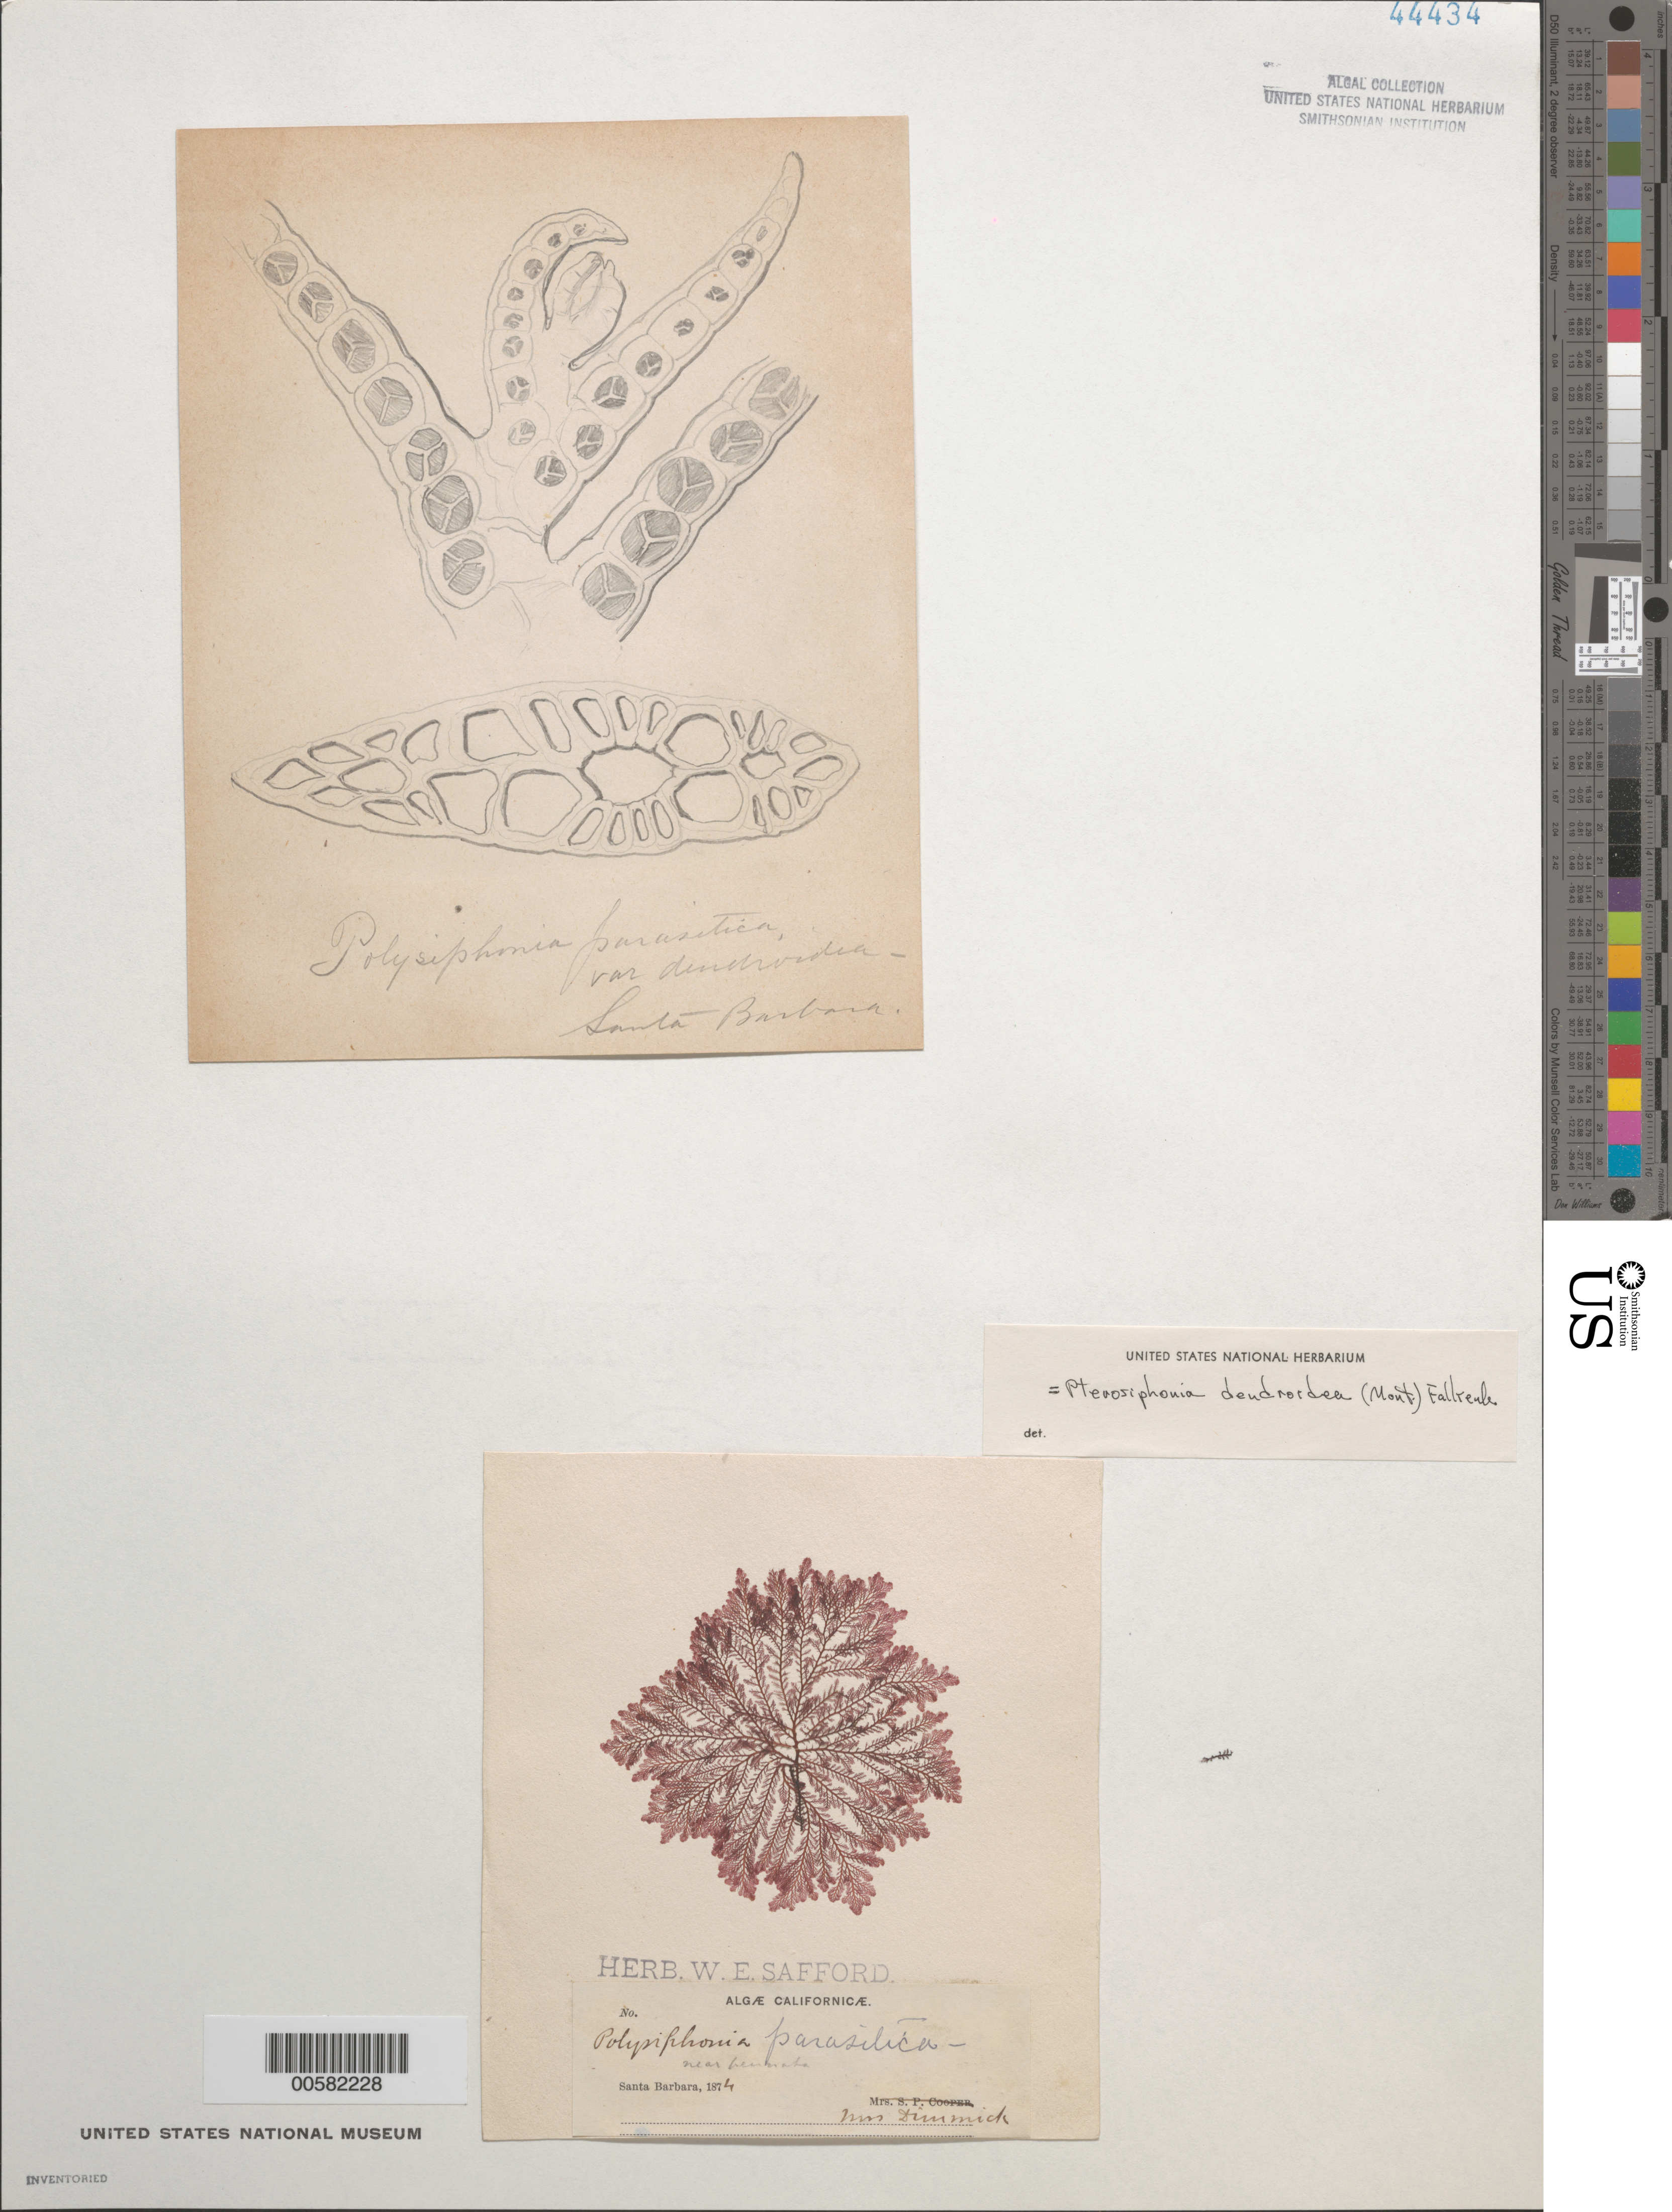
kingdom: Plantae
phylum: Rhodophyta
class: Florideophyceae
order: Ceramiales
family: Rhodomelaceae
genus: Symphyocladiella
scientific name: Symphyocladiella dendroidea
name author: (Montagne) Bustamante et al.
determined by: Algae name updating Project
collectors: L. Dimmick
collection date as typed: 1874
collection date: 1874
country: United States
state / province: California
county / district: Santa Barbara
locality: Santa Barbara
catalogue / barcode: US 44434